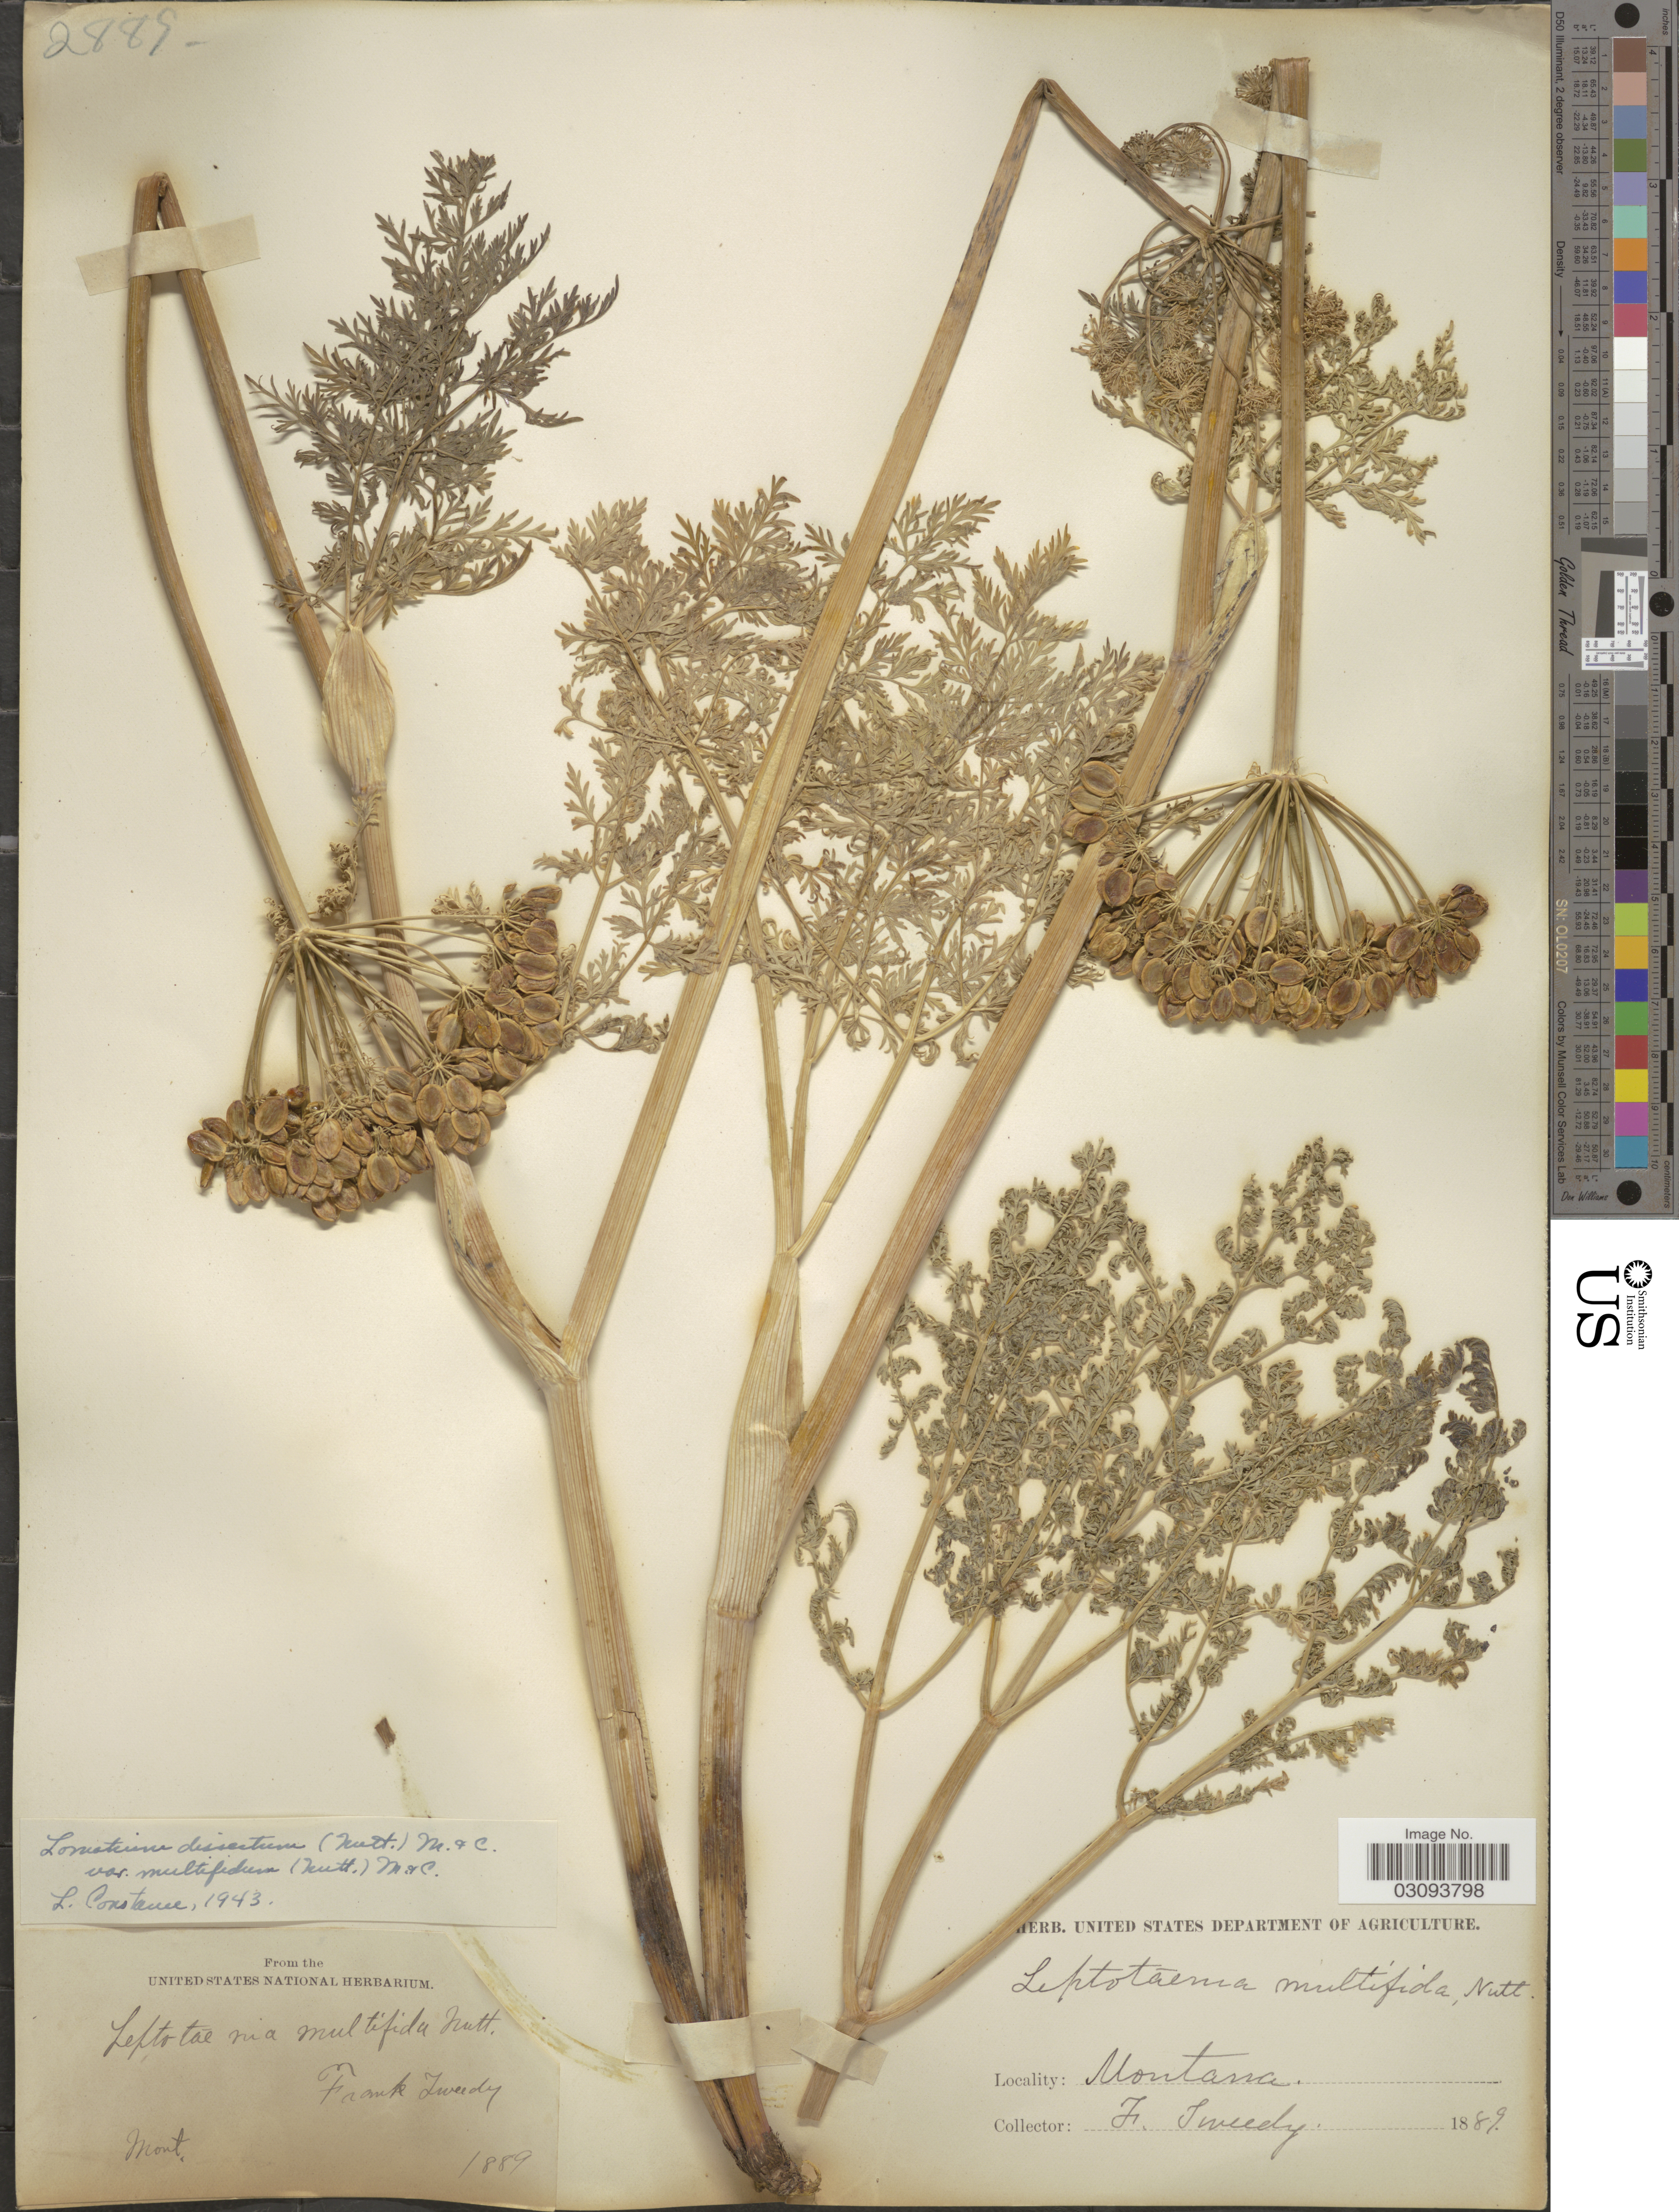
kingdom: Plantae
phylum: Tracheophyta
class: Magnoliopsida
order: Apiales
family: Apiaceae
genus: Lomatium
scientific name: Lomatium dissectum var. multifidum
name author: (Nutt.) Mathias & Constance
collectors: F. Tweedy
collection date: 1889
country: United States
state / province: Montana